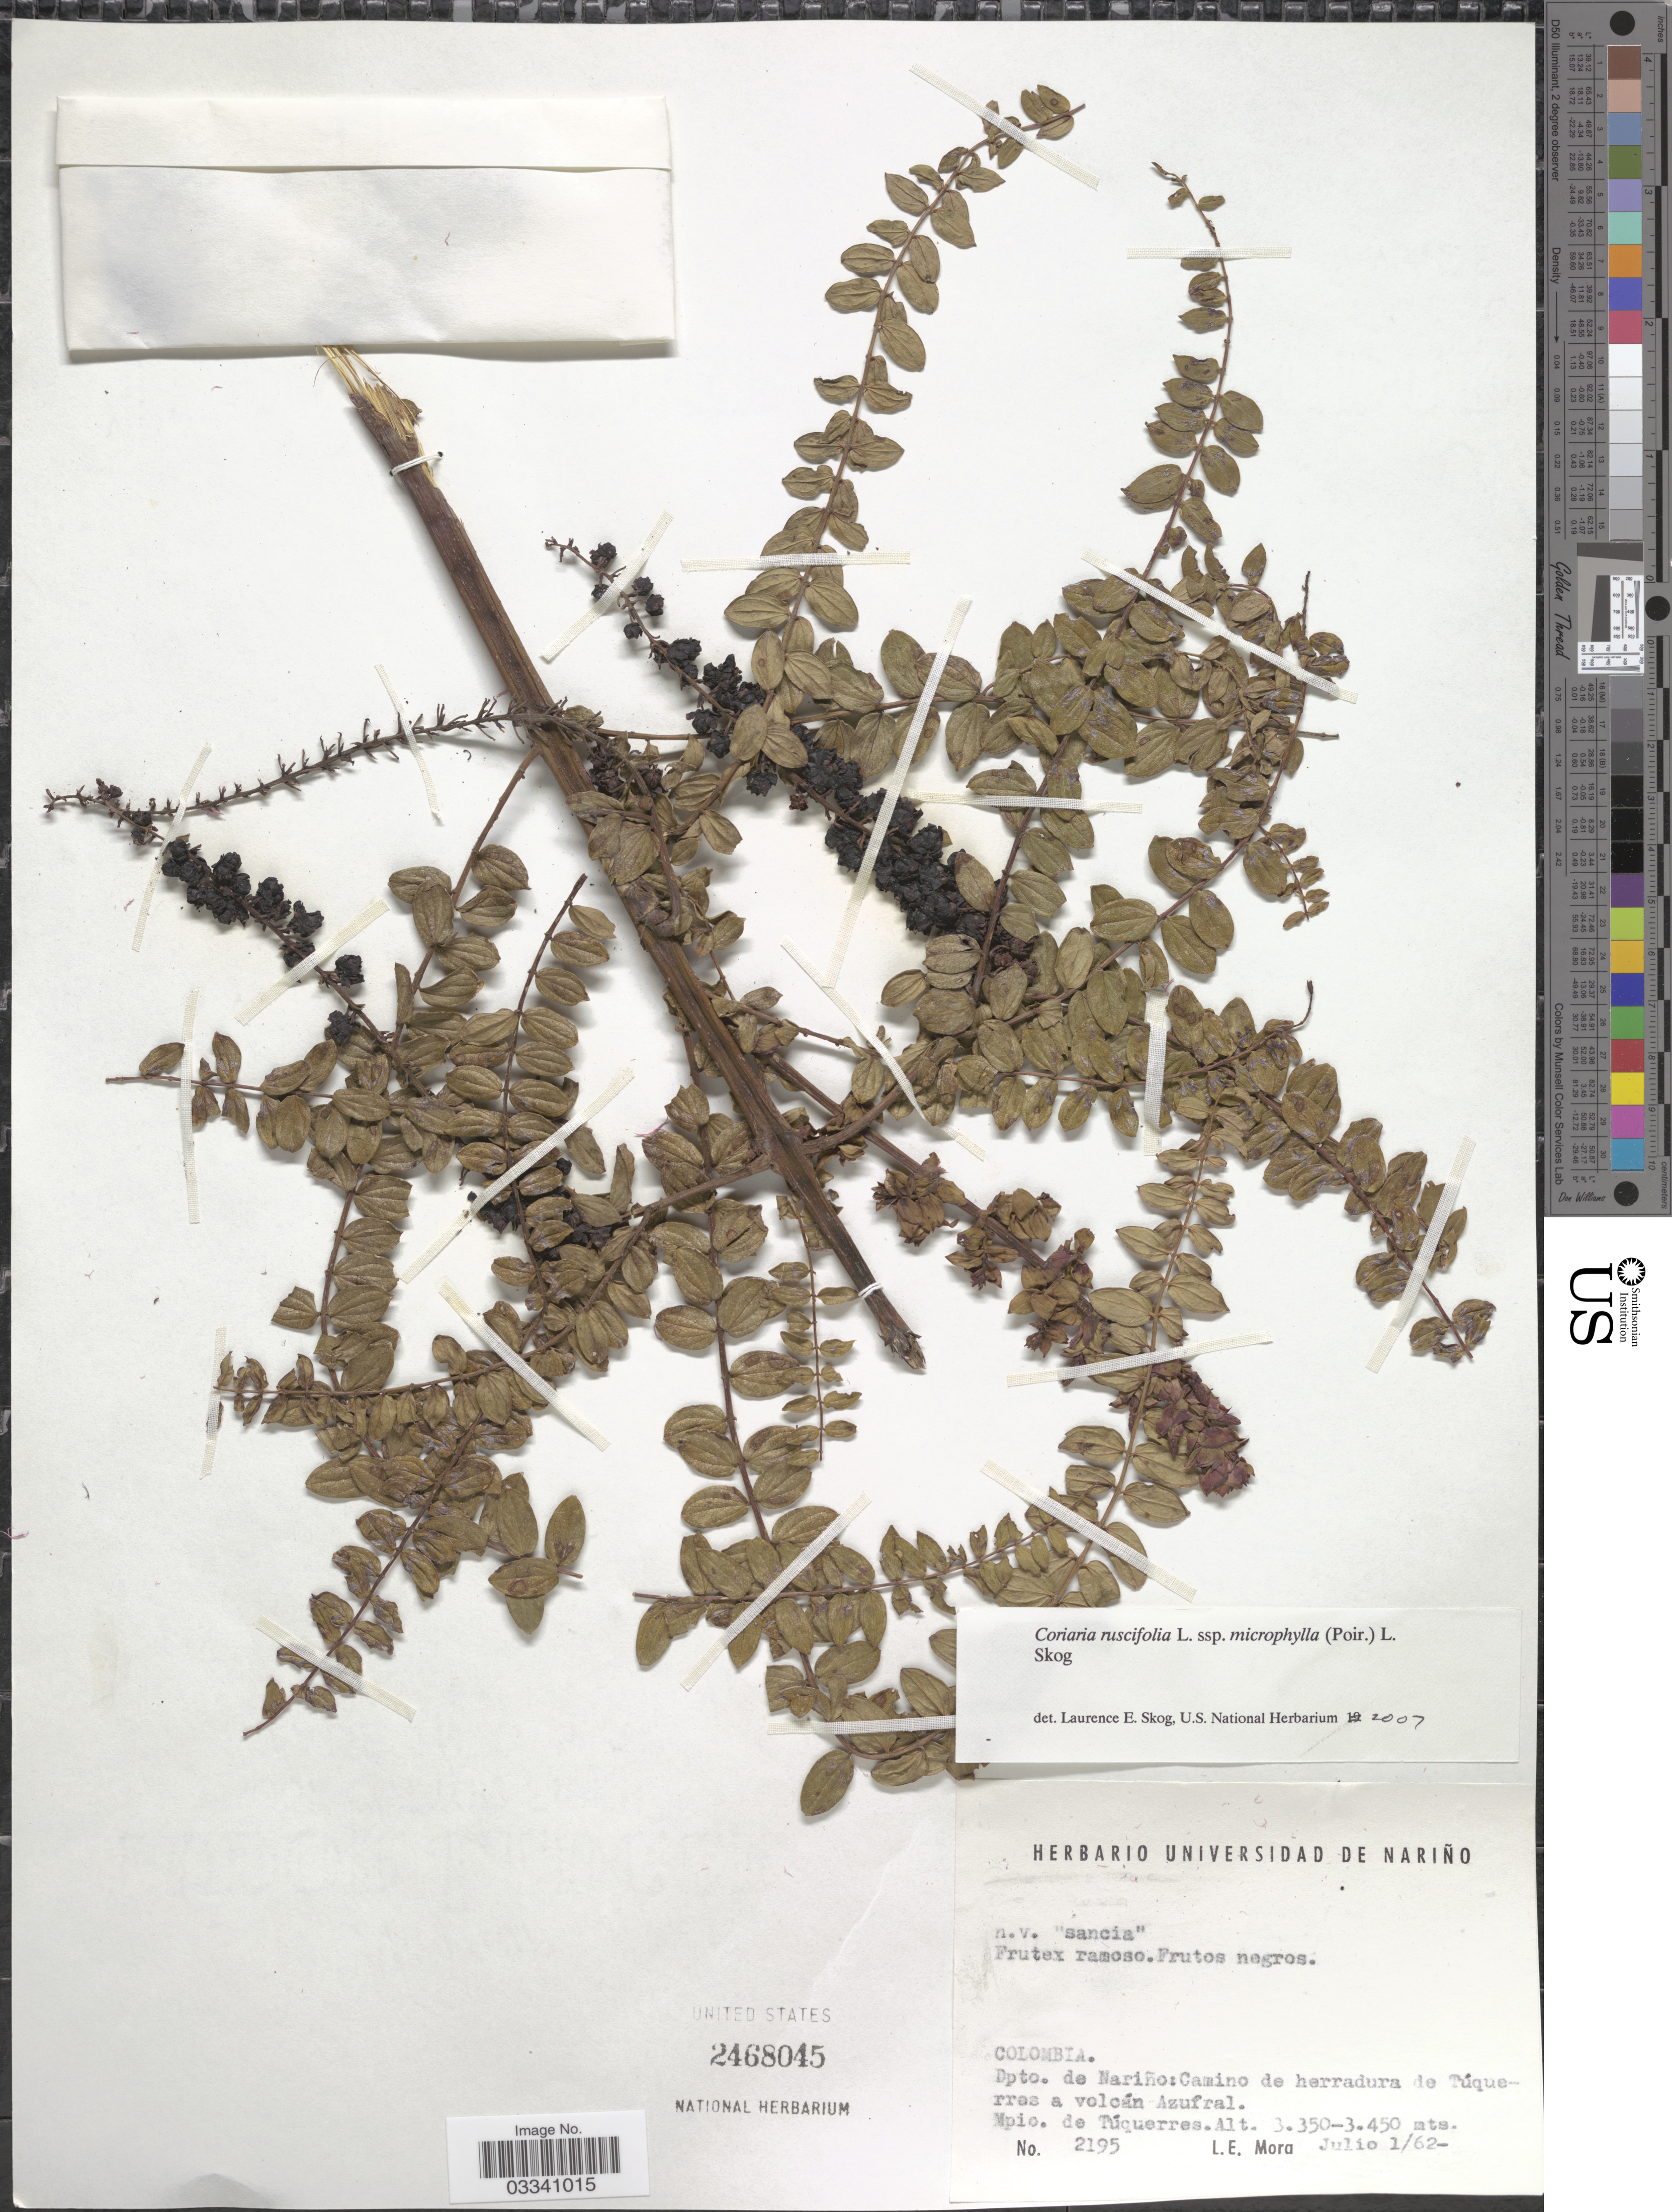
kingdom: Plantae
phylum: Tracheophyta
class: Magnoliopsida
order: Cucurbitales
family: Coriariaceae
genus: Coriaria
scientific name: Coriaria ruscifolia subsp. microphylla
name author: (Poir.) L.E. Skog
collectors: L. Mora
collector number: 2195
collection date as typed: Transcribed d/m/y: 1/7/62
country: Colombia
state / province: Nariño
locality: Dpto. Nariño: Camino de herradura de Túquerres a volcán Azufral, Mpio. de Túquerres.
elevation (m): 3350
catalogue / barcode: US 2468045